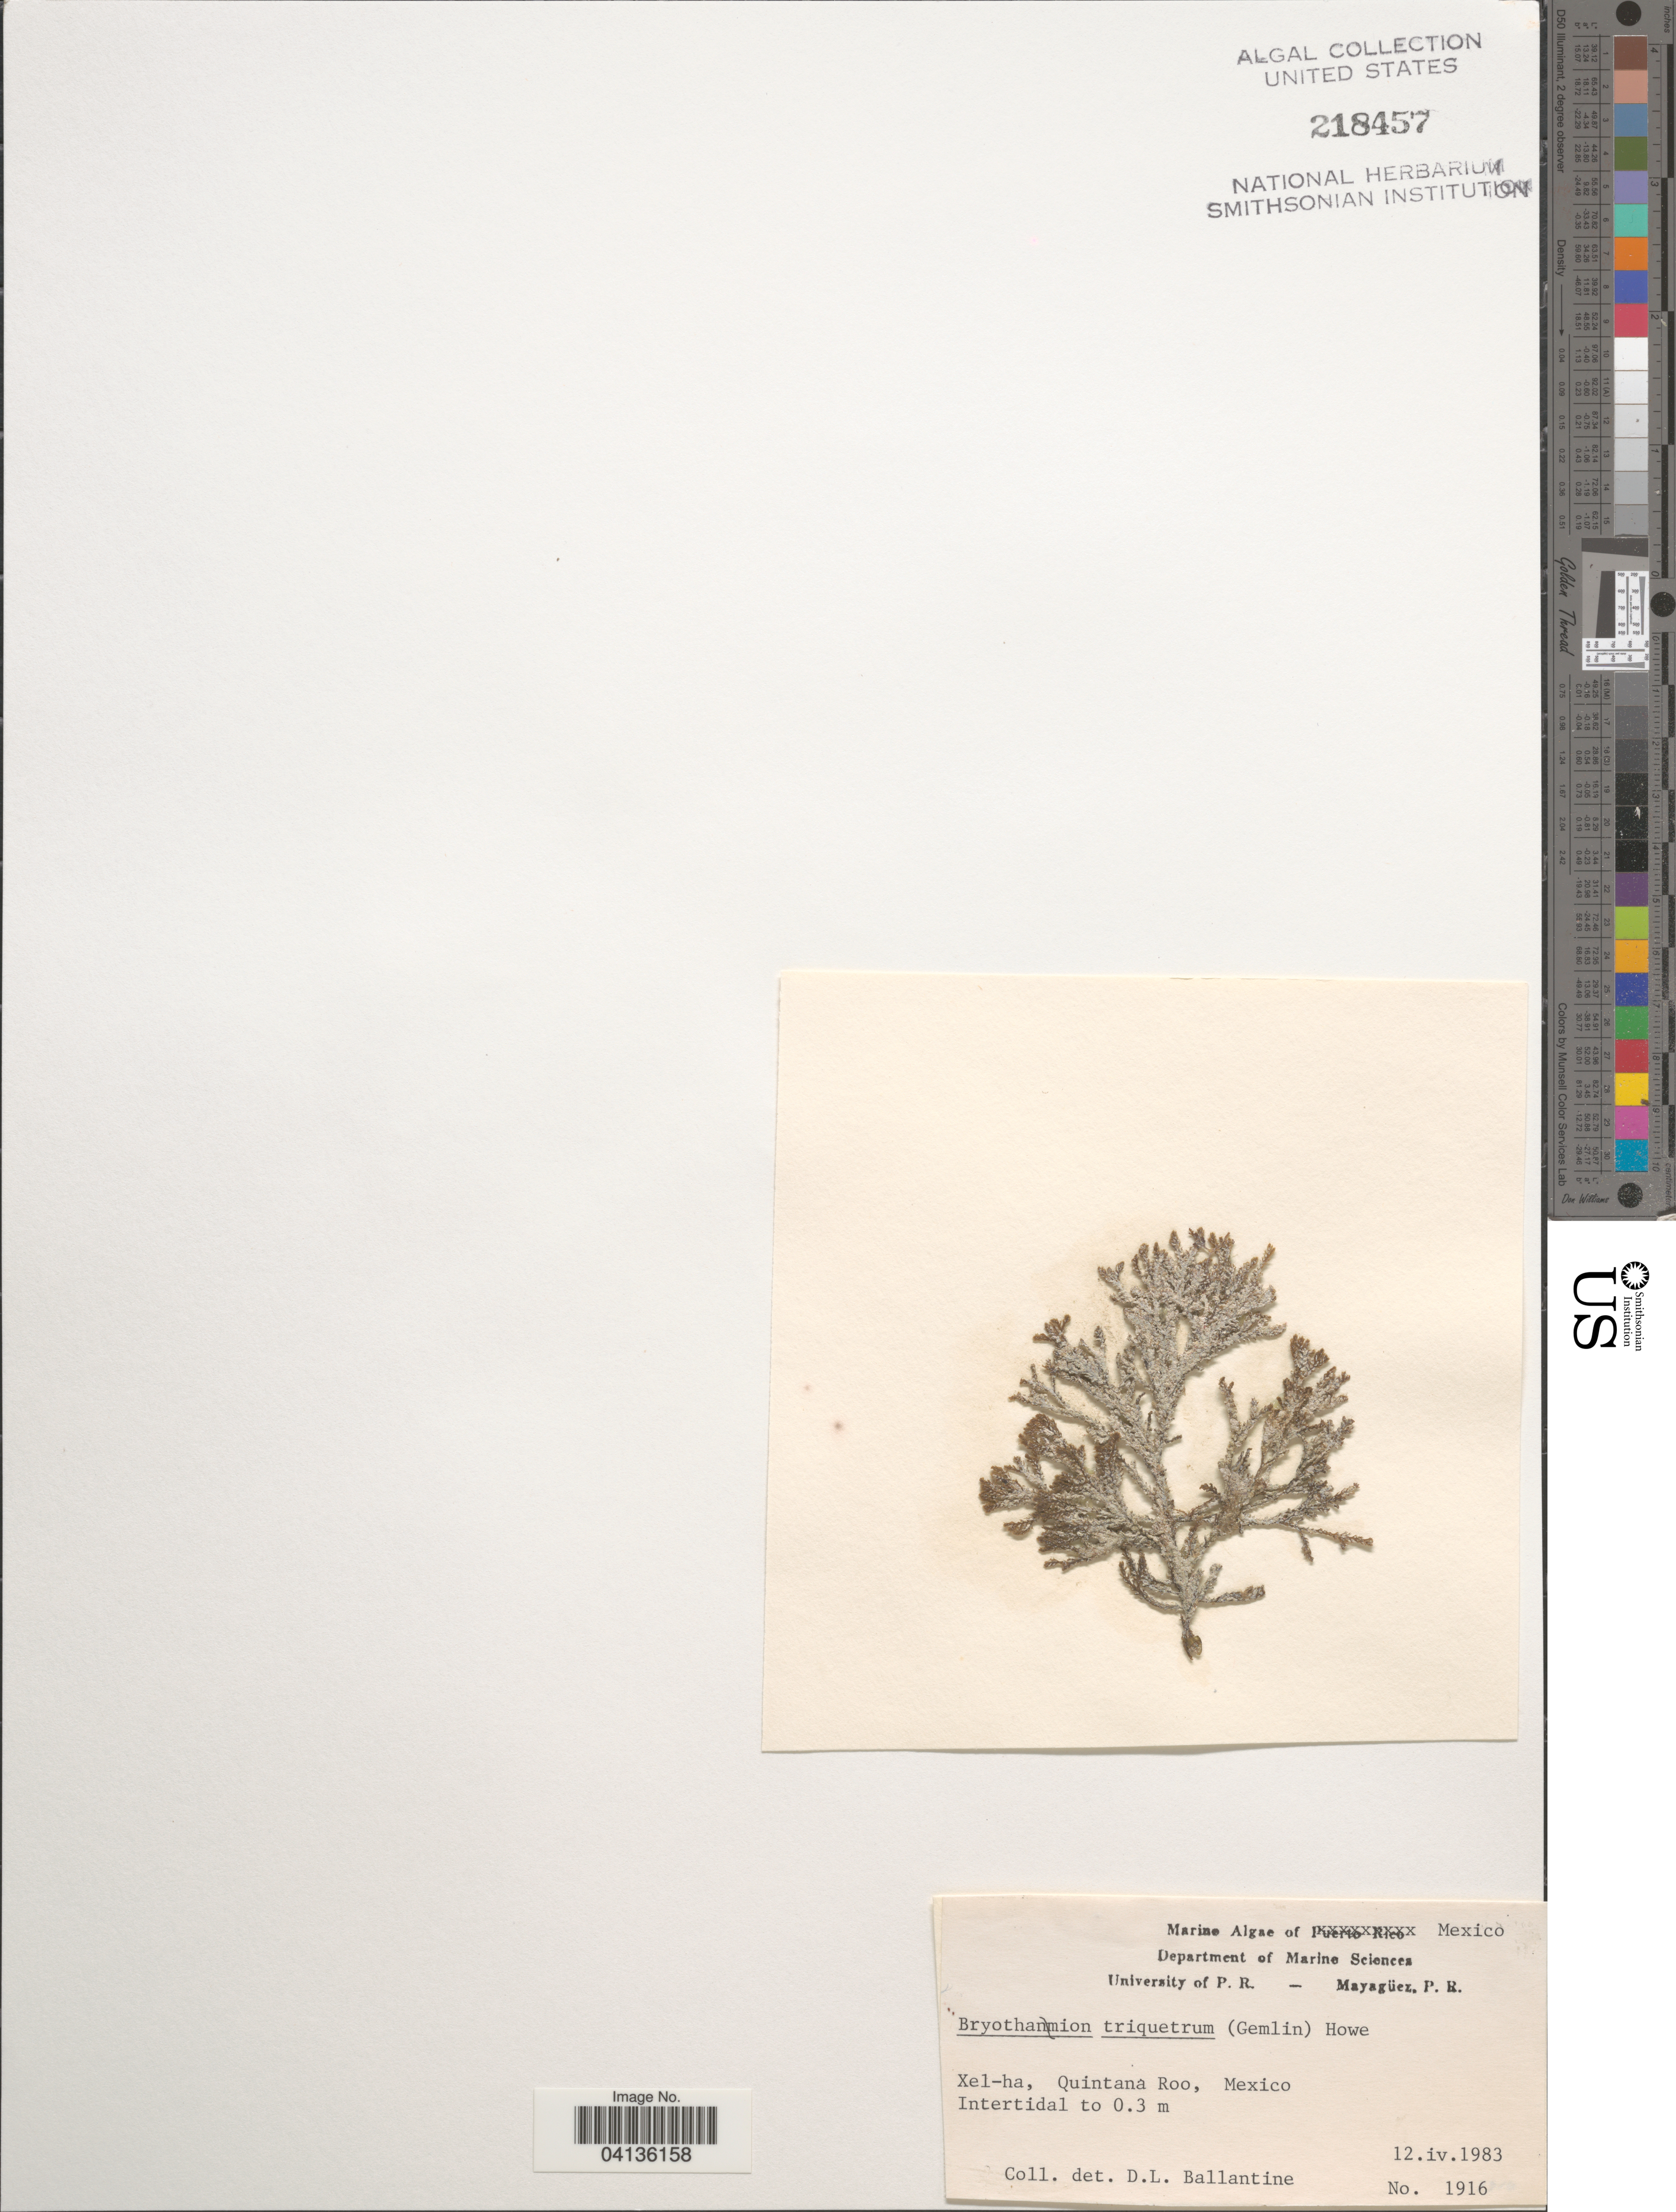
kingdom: Plantae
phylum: Rhodophyta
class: Florideophyceae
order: Ceramiales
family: Rhodomelaceae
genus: Alsidium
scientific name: Alsidium sp.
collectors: D.L. Ballantine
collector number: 1916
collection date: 1983-04-12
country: Mexico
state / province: Quintana Roo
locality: Xel-ha.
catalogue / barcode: US 218457